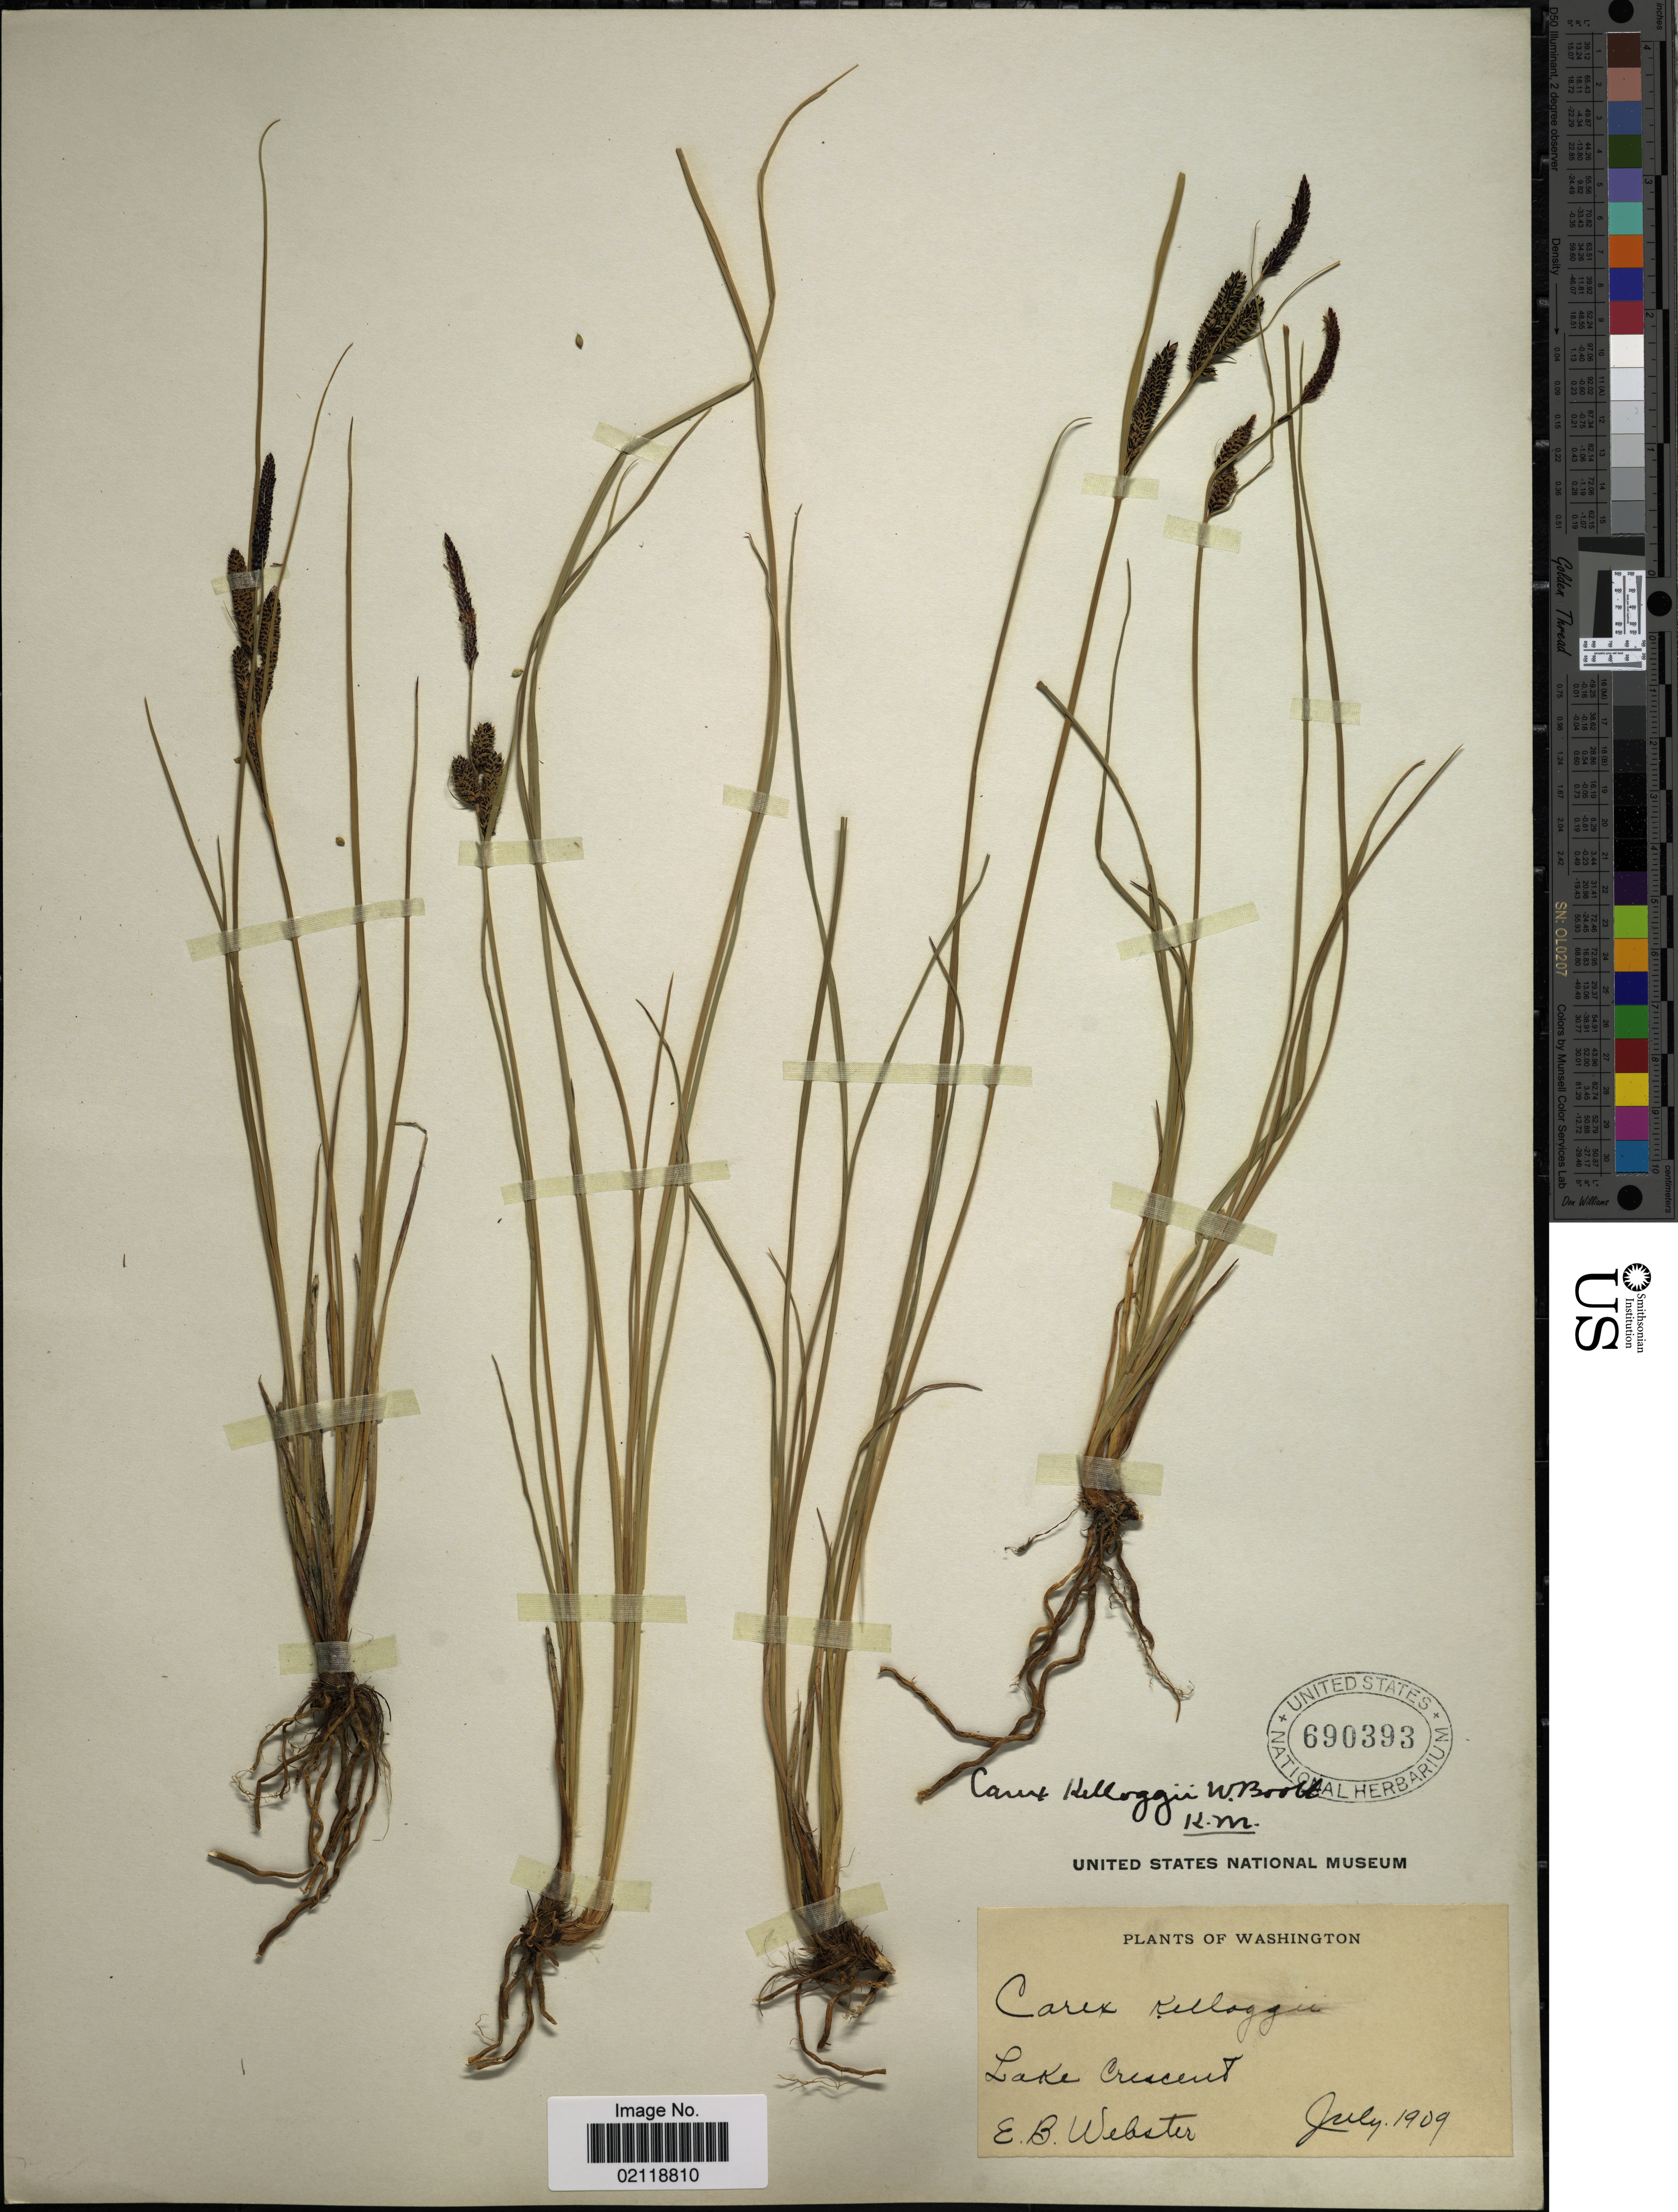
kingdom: Plantae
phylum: Tracheophyta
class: Liliopsida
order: Poales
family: Cyperaceae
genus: Carex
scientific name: Carex kelloggii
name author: W. Boott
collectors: E. B. Webster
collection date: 1909-07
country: United States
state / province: Washington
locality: Lake Crescent.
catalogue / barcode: US 690393